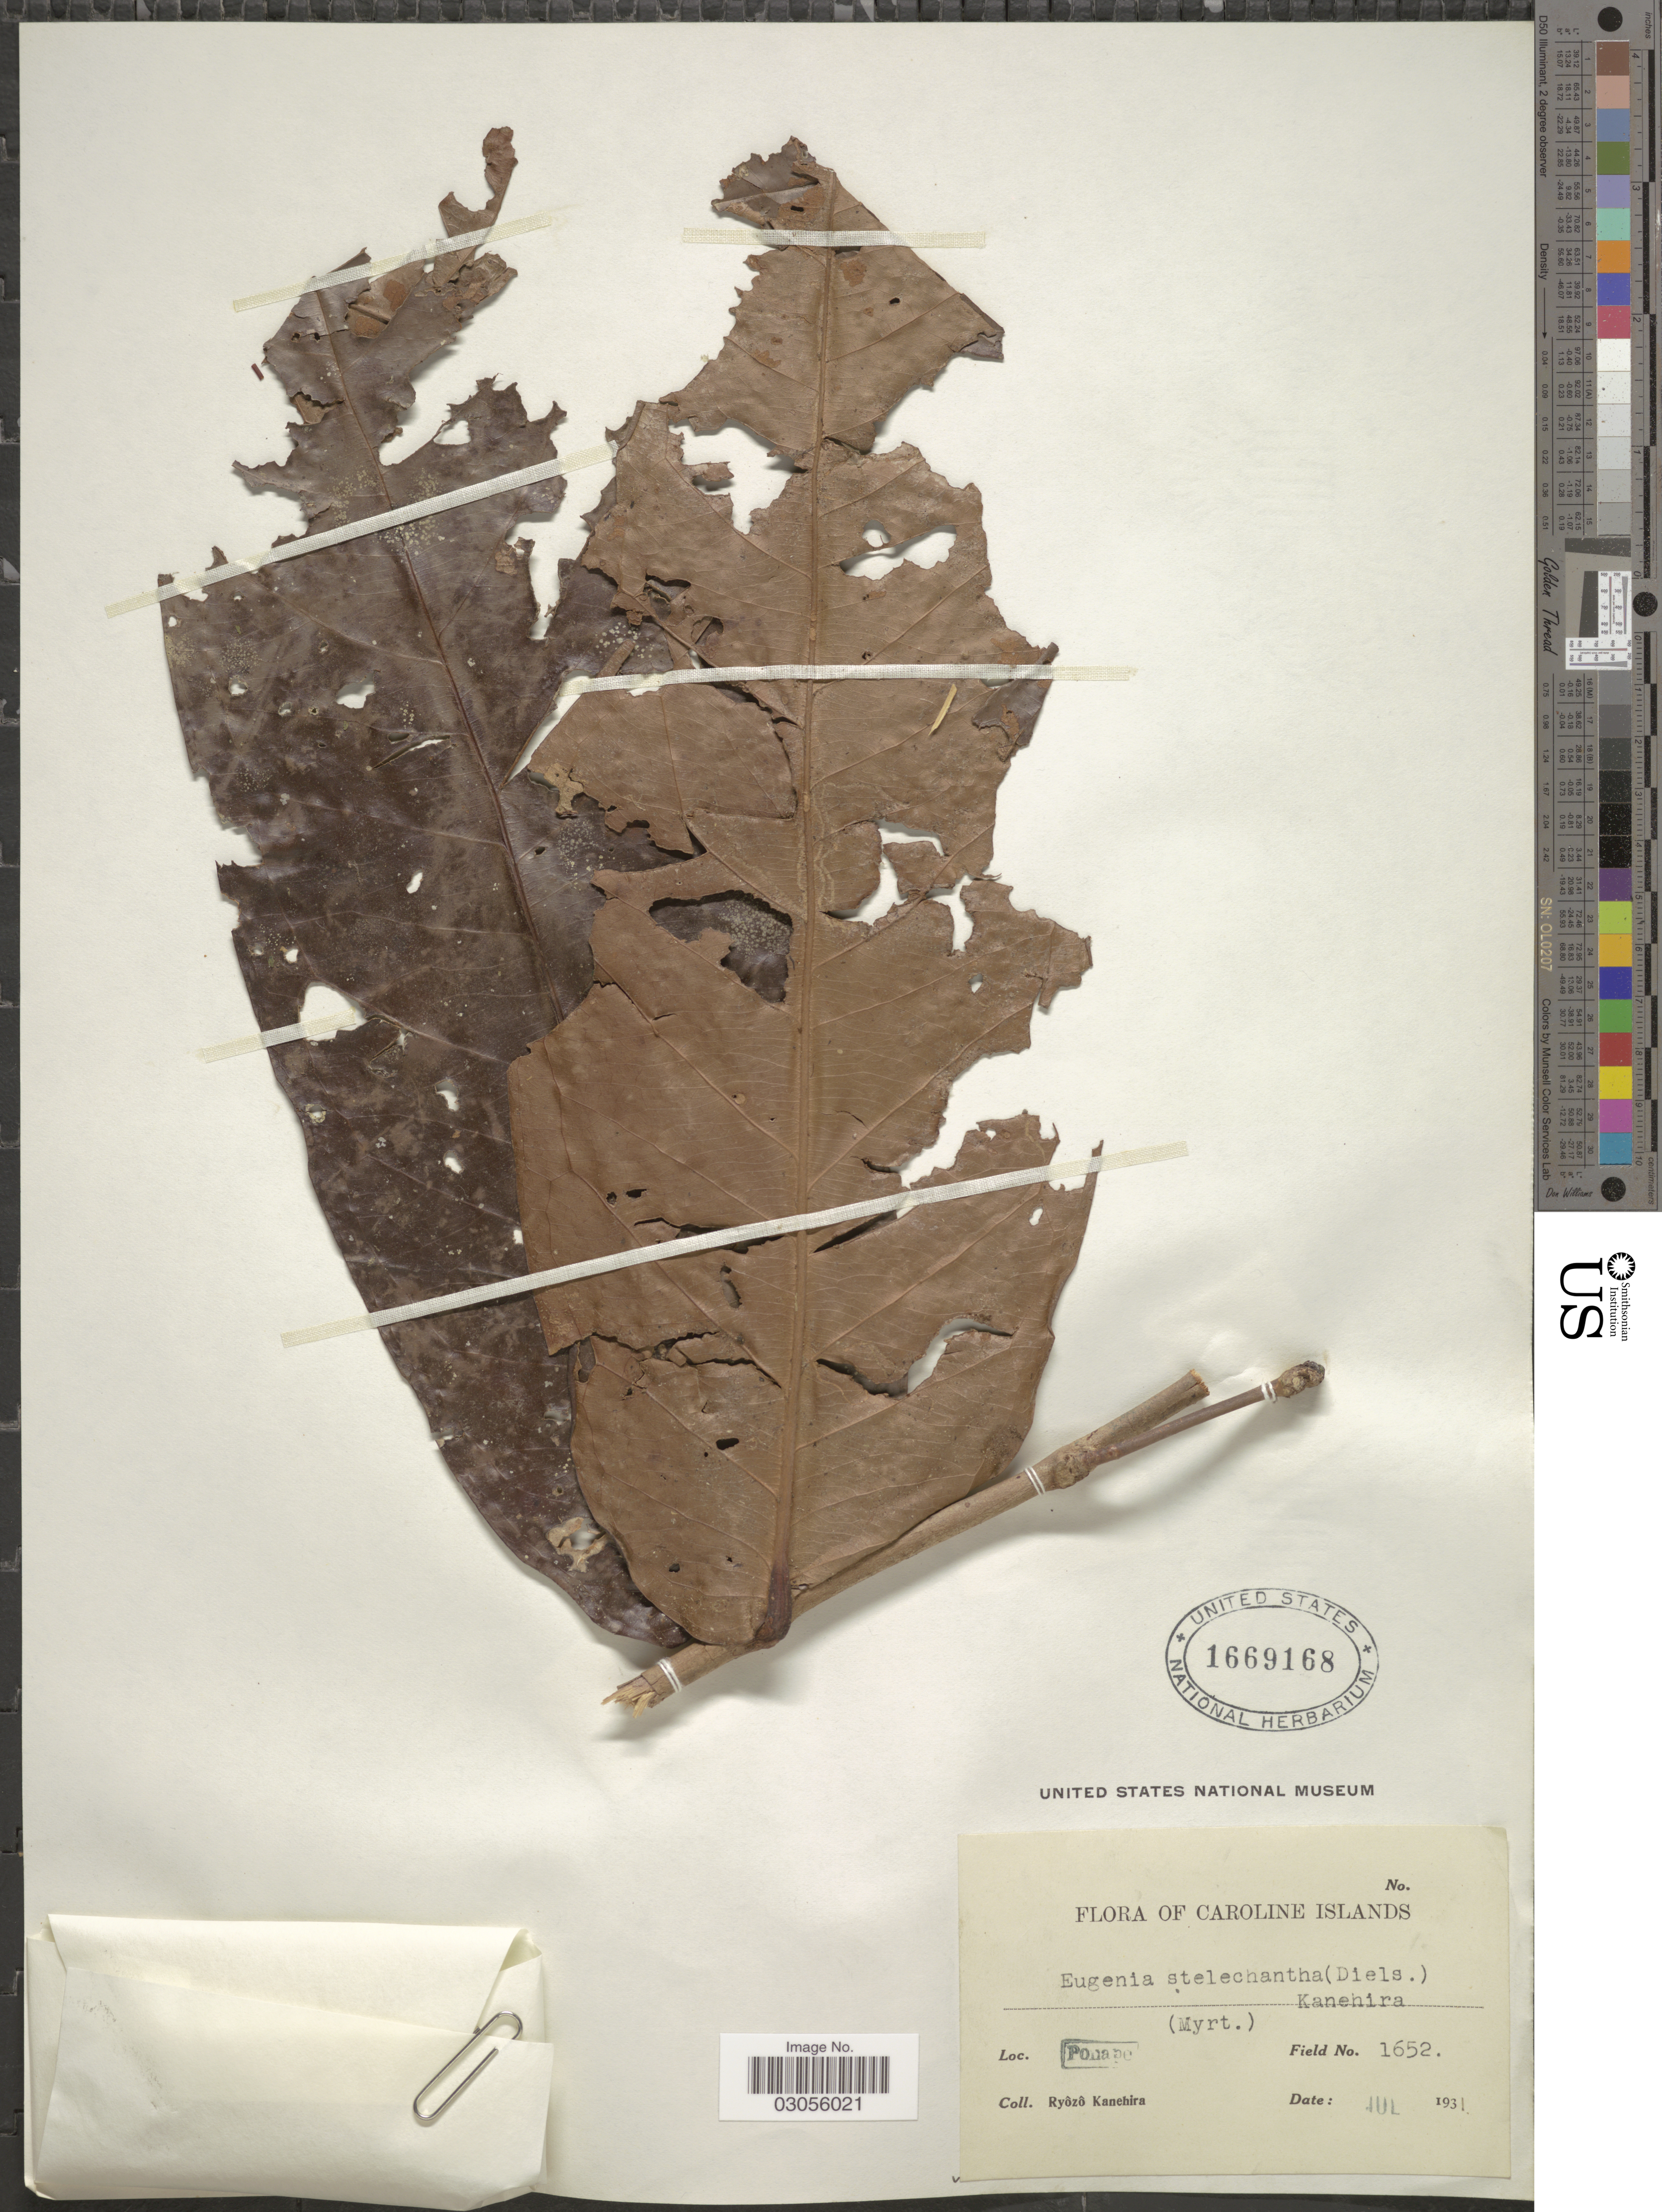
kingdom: Plantae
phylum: Tracheophyta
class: Magnoliopsida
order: Myrtales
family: Myrtaceae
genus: Syzygium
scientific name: Syzygium stelechanthum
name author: (Diels) Glassman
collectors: R. Kanehira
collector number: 1652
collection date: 1931-07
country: Micronesia, Federated States of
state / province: Pohnpei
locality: Caroline Islands, Ponape.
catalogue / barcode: US 1669168